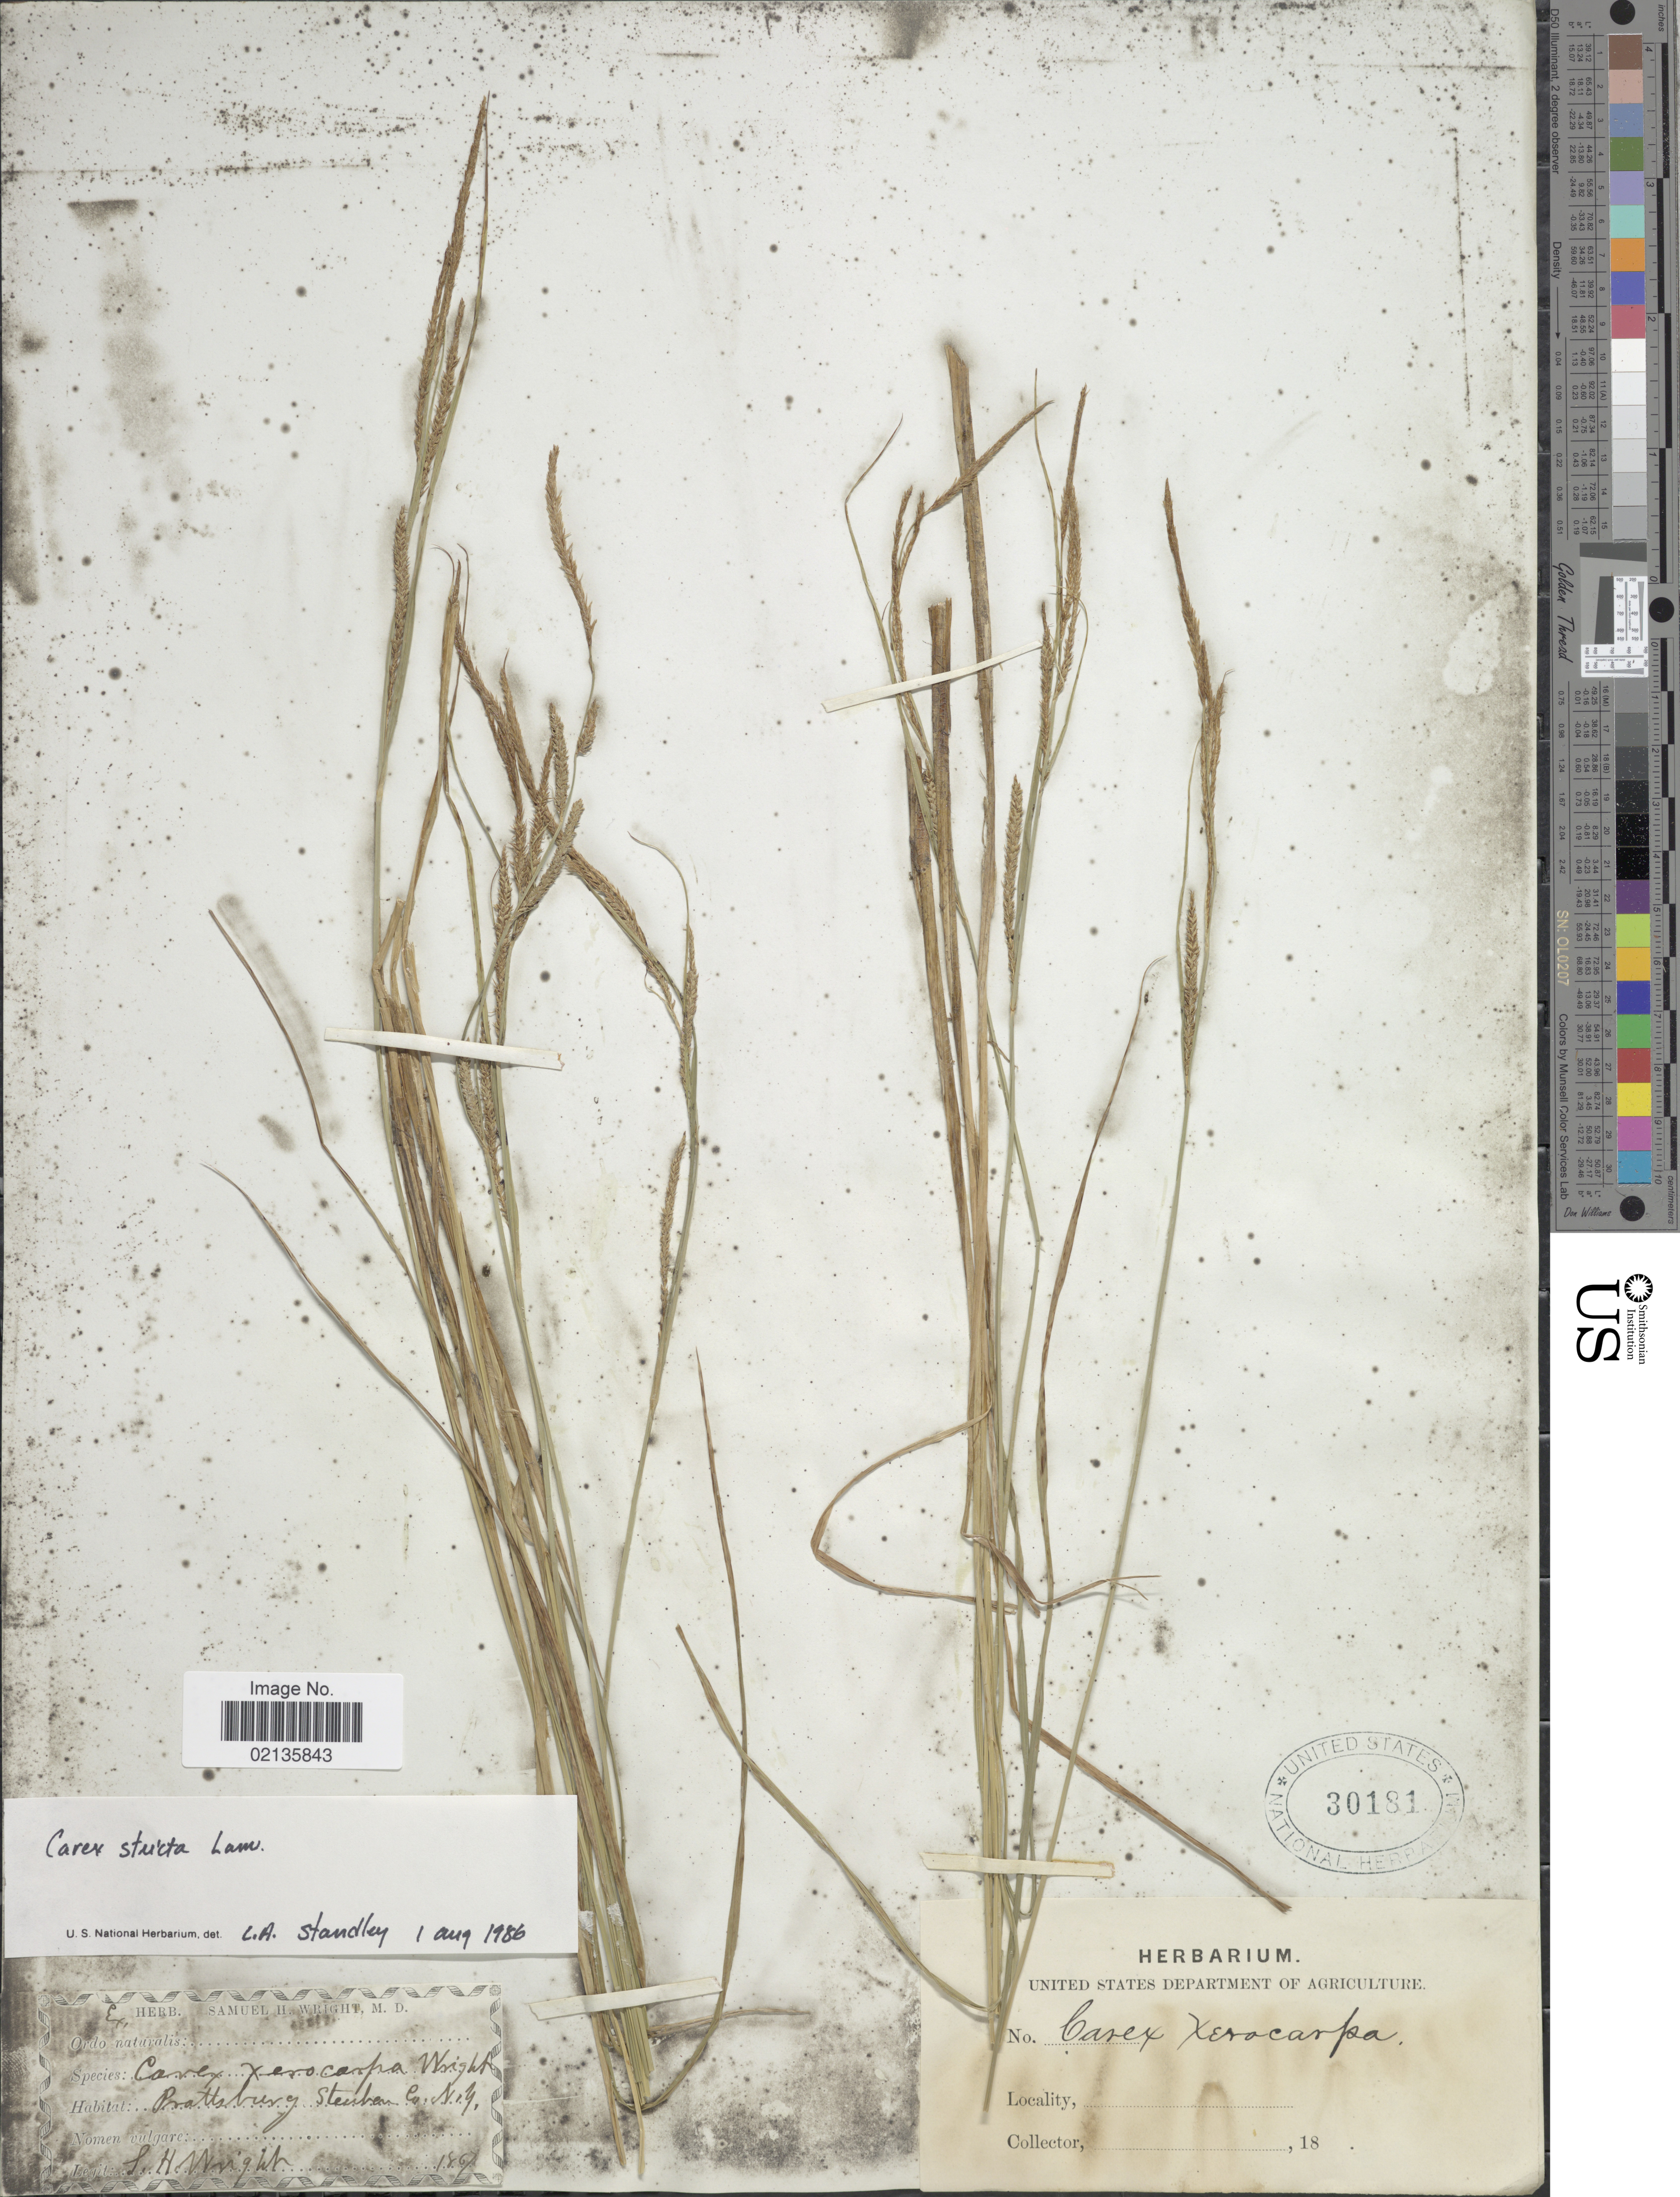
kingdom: Plantae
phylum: Tracheophyta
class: Liliopsida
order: Poales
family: Cyperaceae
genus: Carex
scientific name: Carex stricta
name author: Lam.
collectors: S. H. Wright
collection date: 1867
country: United States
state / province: New York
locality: Prattsburg, Steuben Co.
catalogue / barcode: US 30181